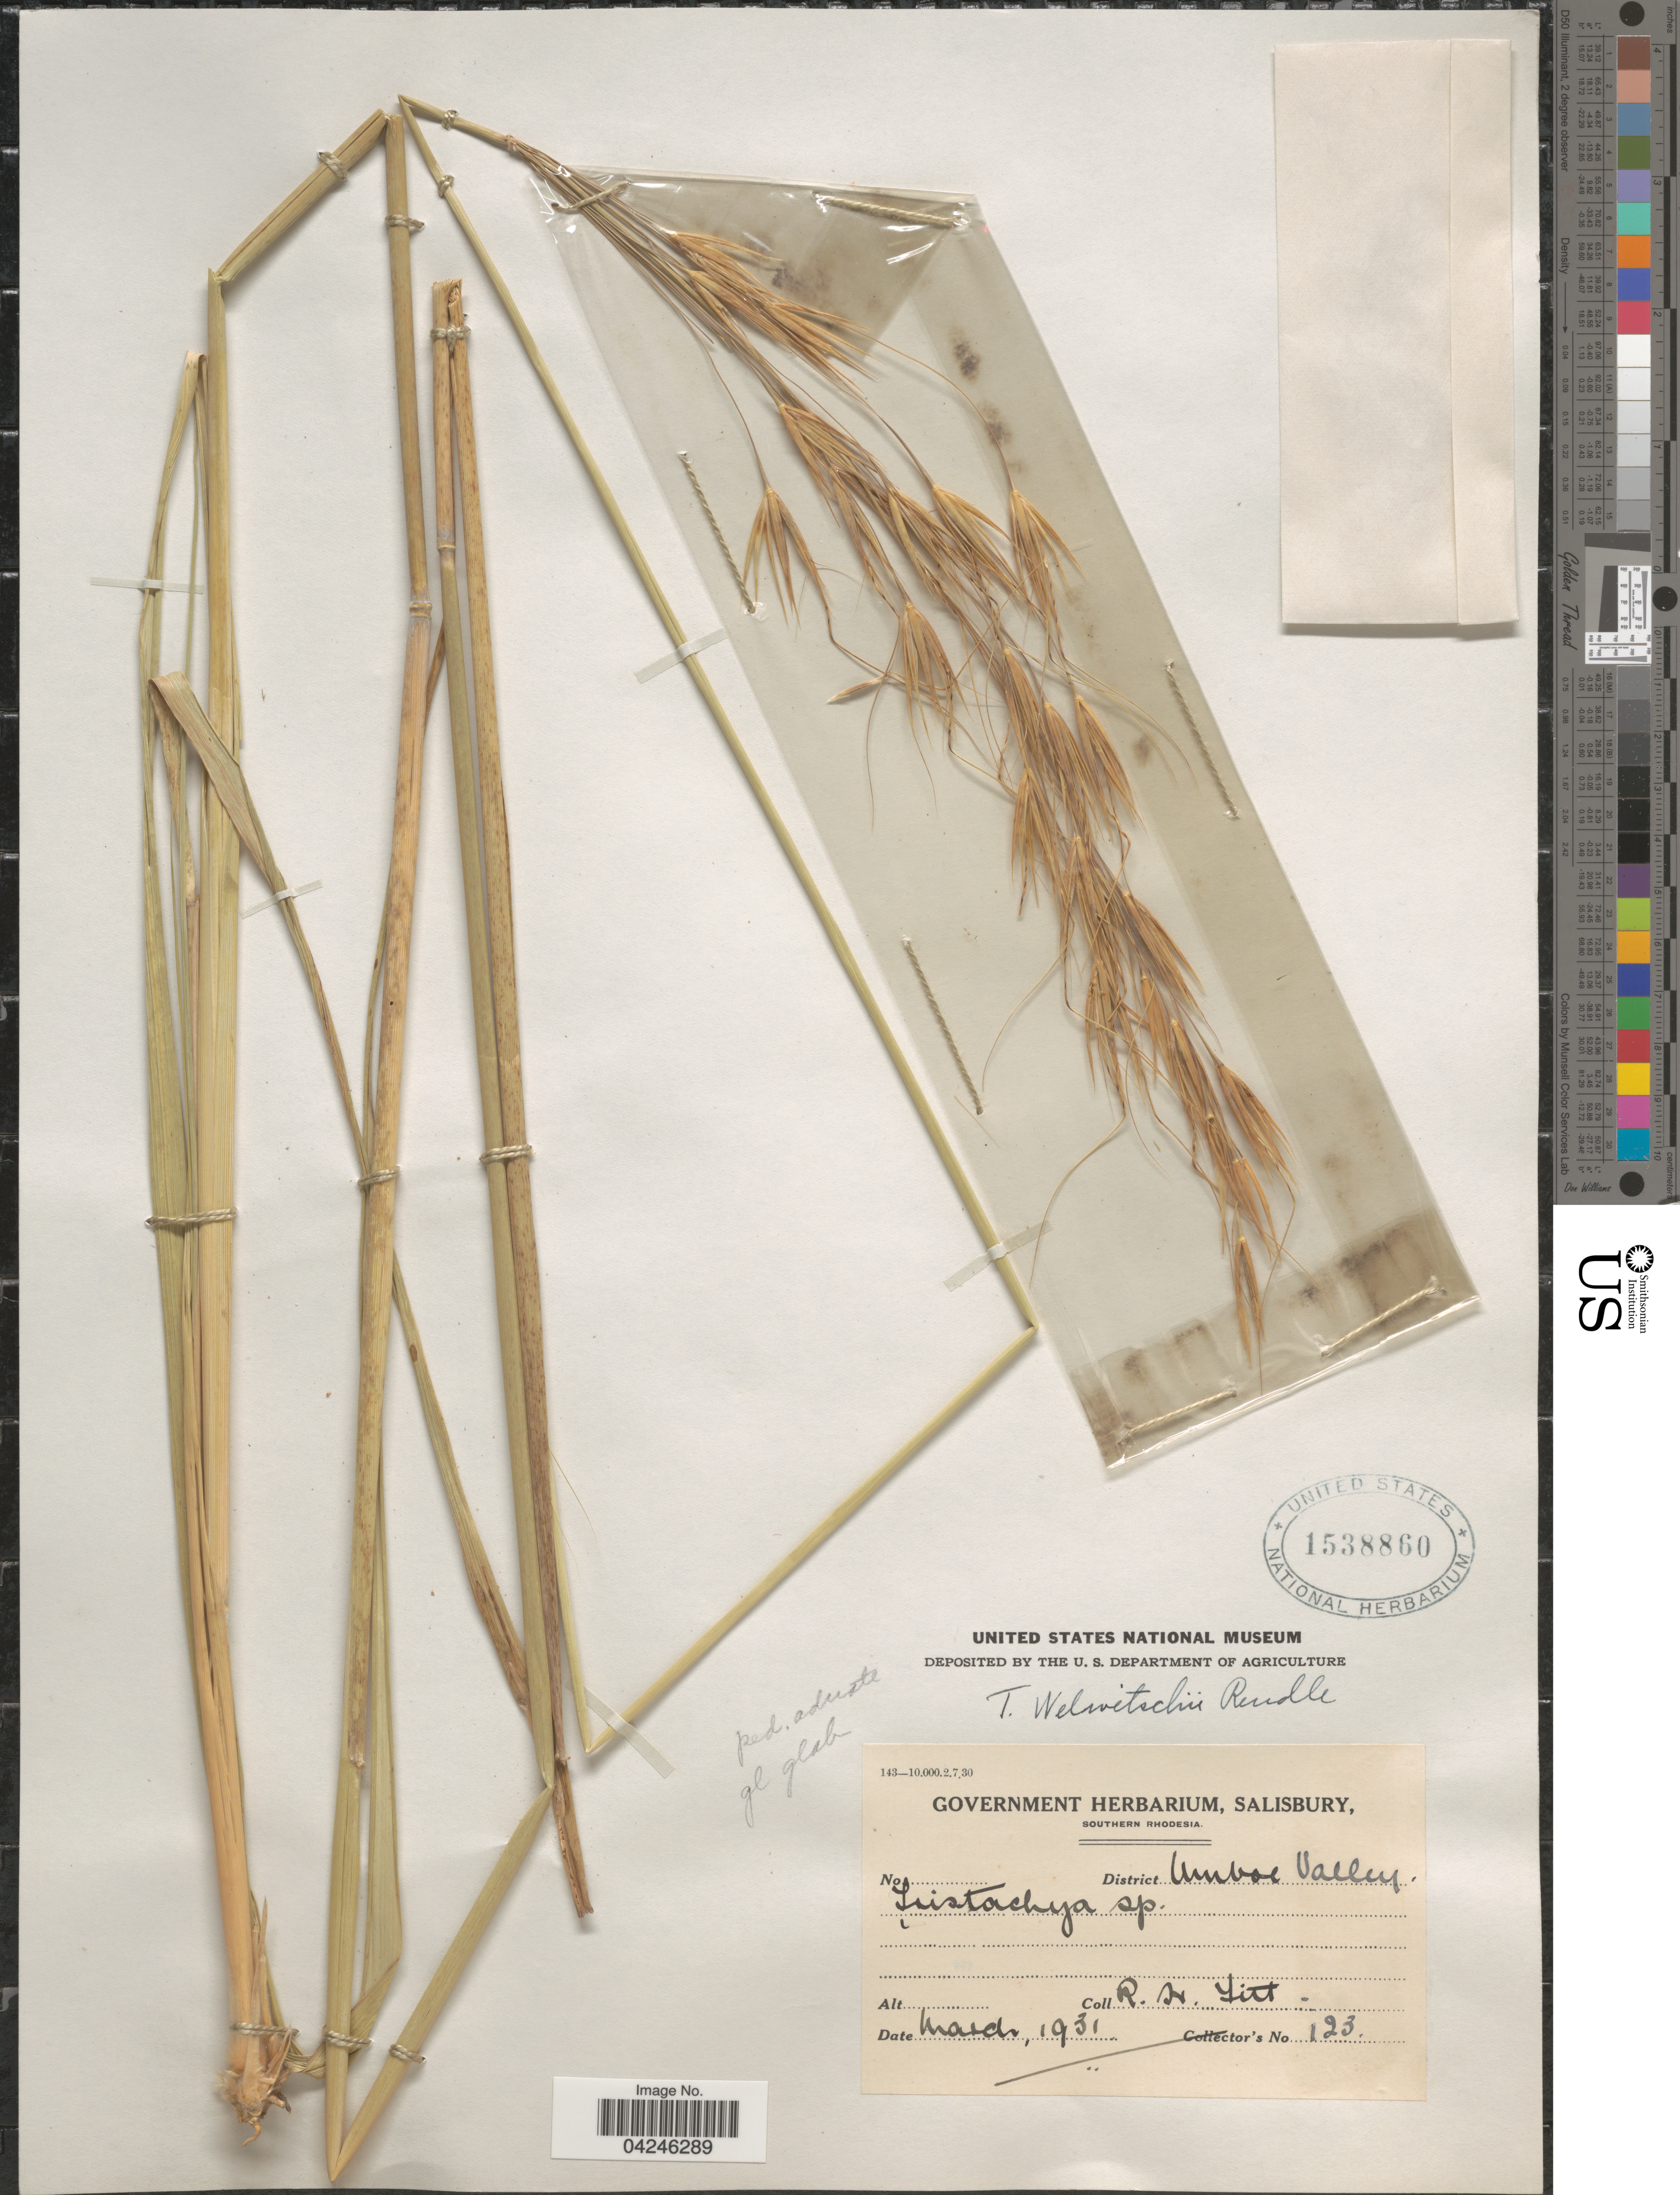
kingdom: Plantae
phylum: Tracheophyta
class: Liliopsida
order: Poales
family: Poaceae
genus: Tristachya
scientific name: Tristachya nodiglumis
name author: K. Schum.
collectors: R. Litt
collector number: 123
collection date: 1931-03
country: Zimbabwe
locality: District Umboe Valley.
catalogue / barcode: US 1538860